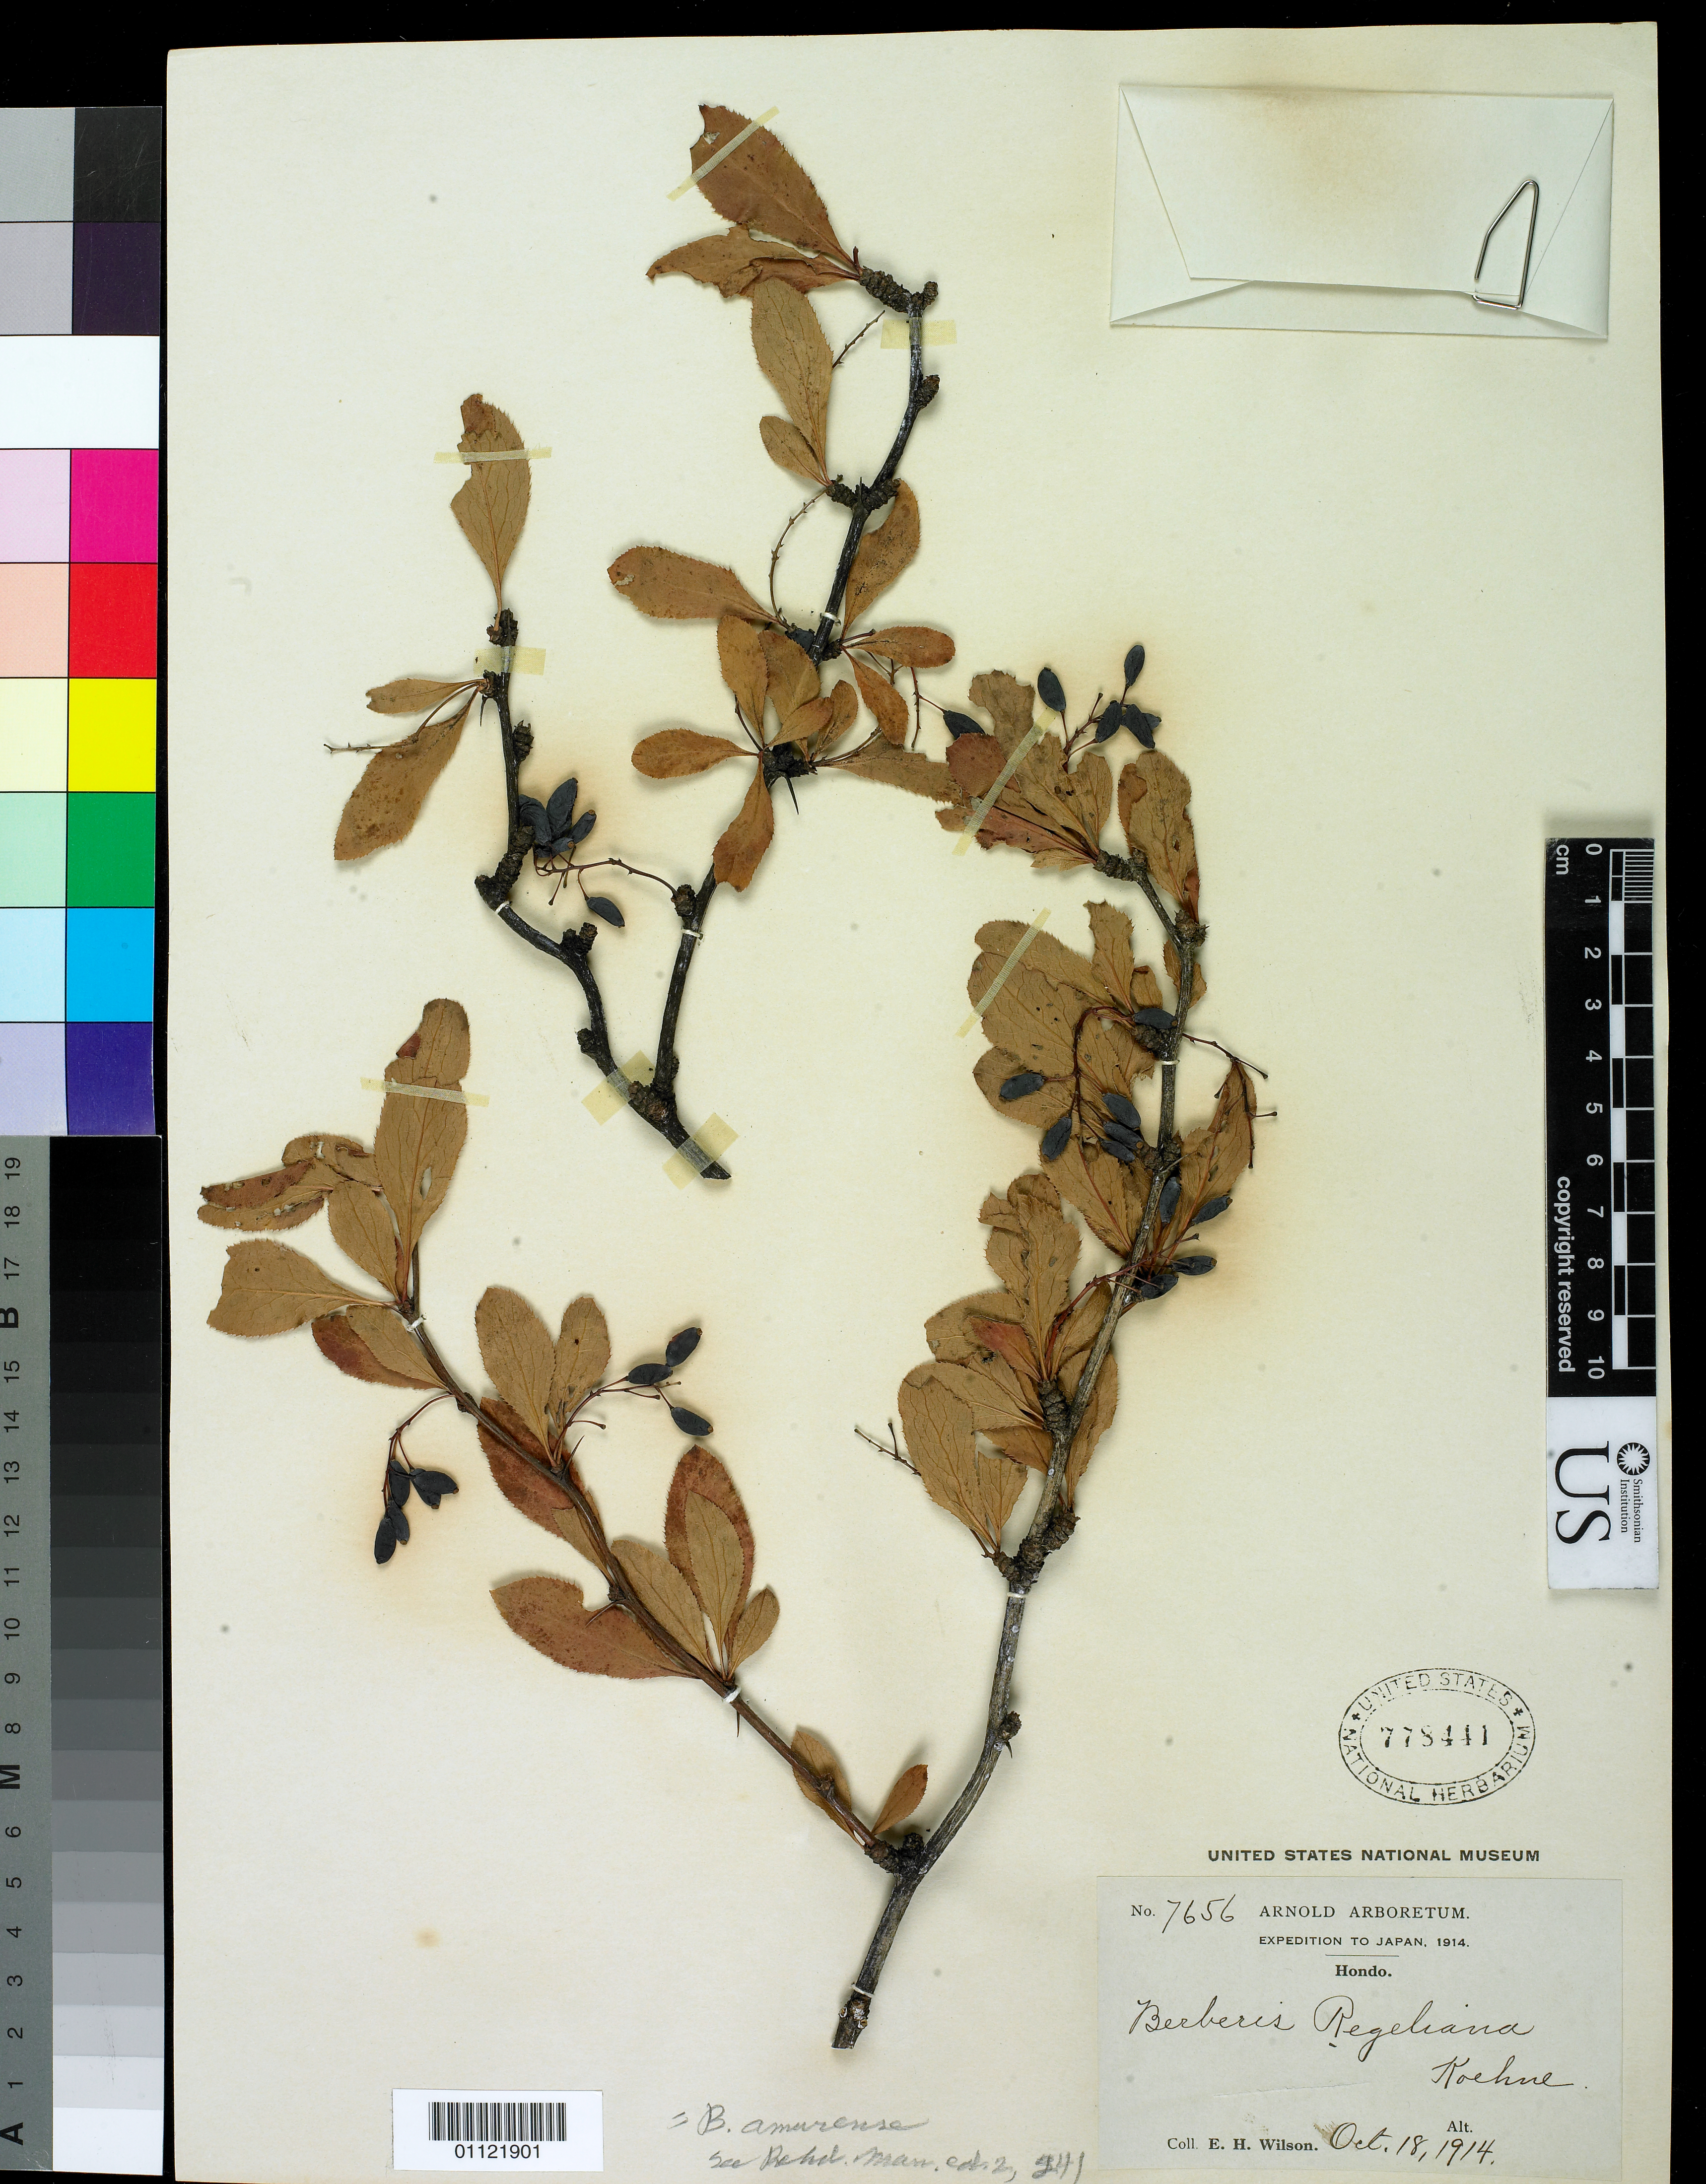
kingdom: Plantae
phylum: Tracheophyta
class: Magnoliopsida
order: Ranunculales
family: Berberidaceae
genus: Berberis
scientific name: Berberis amurensis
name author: Rupr.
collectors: E. H. Wilson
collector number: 7656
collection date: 1914-10-18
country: Japan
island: Honshu (Hondo)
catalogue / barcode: US 778441